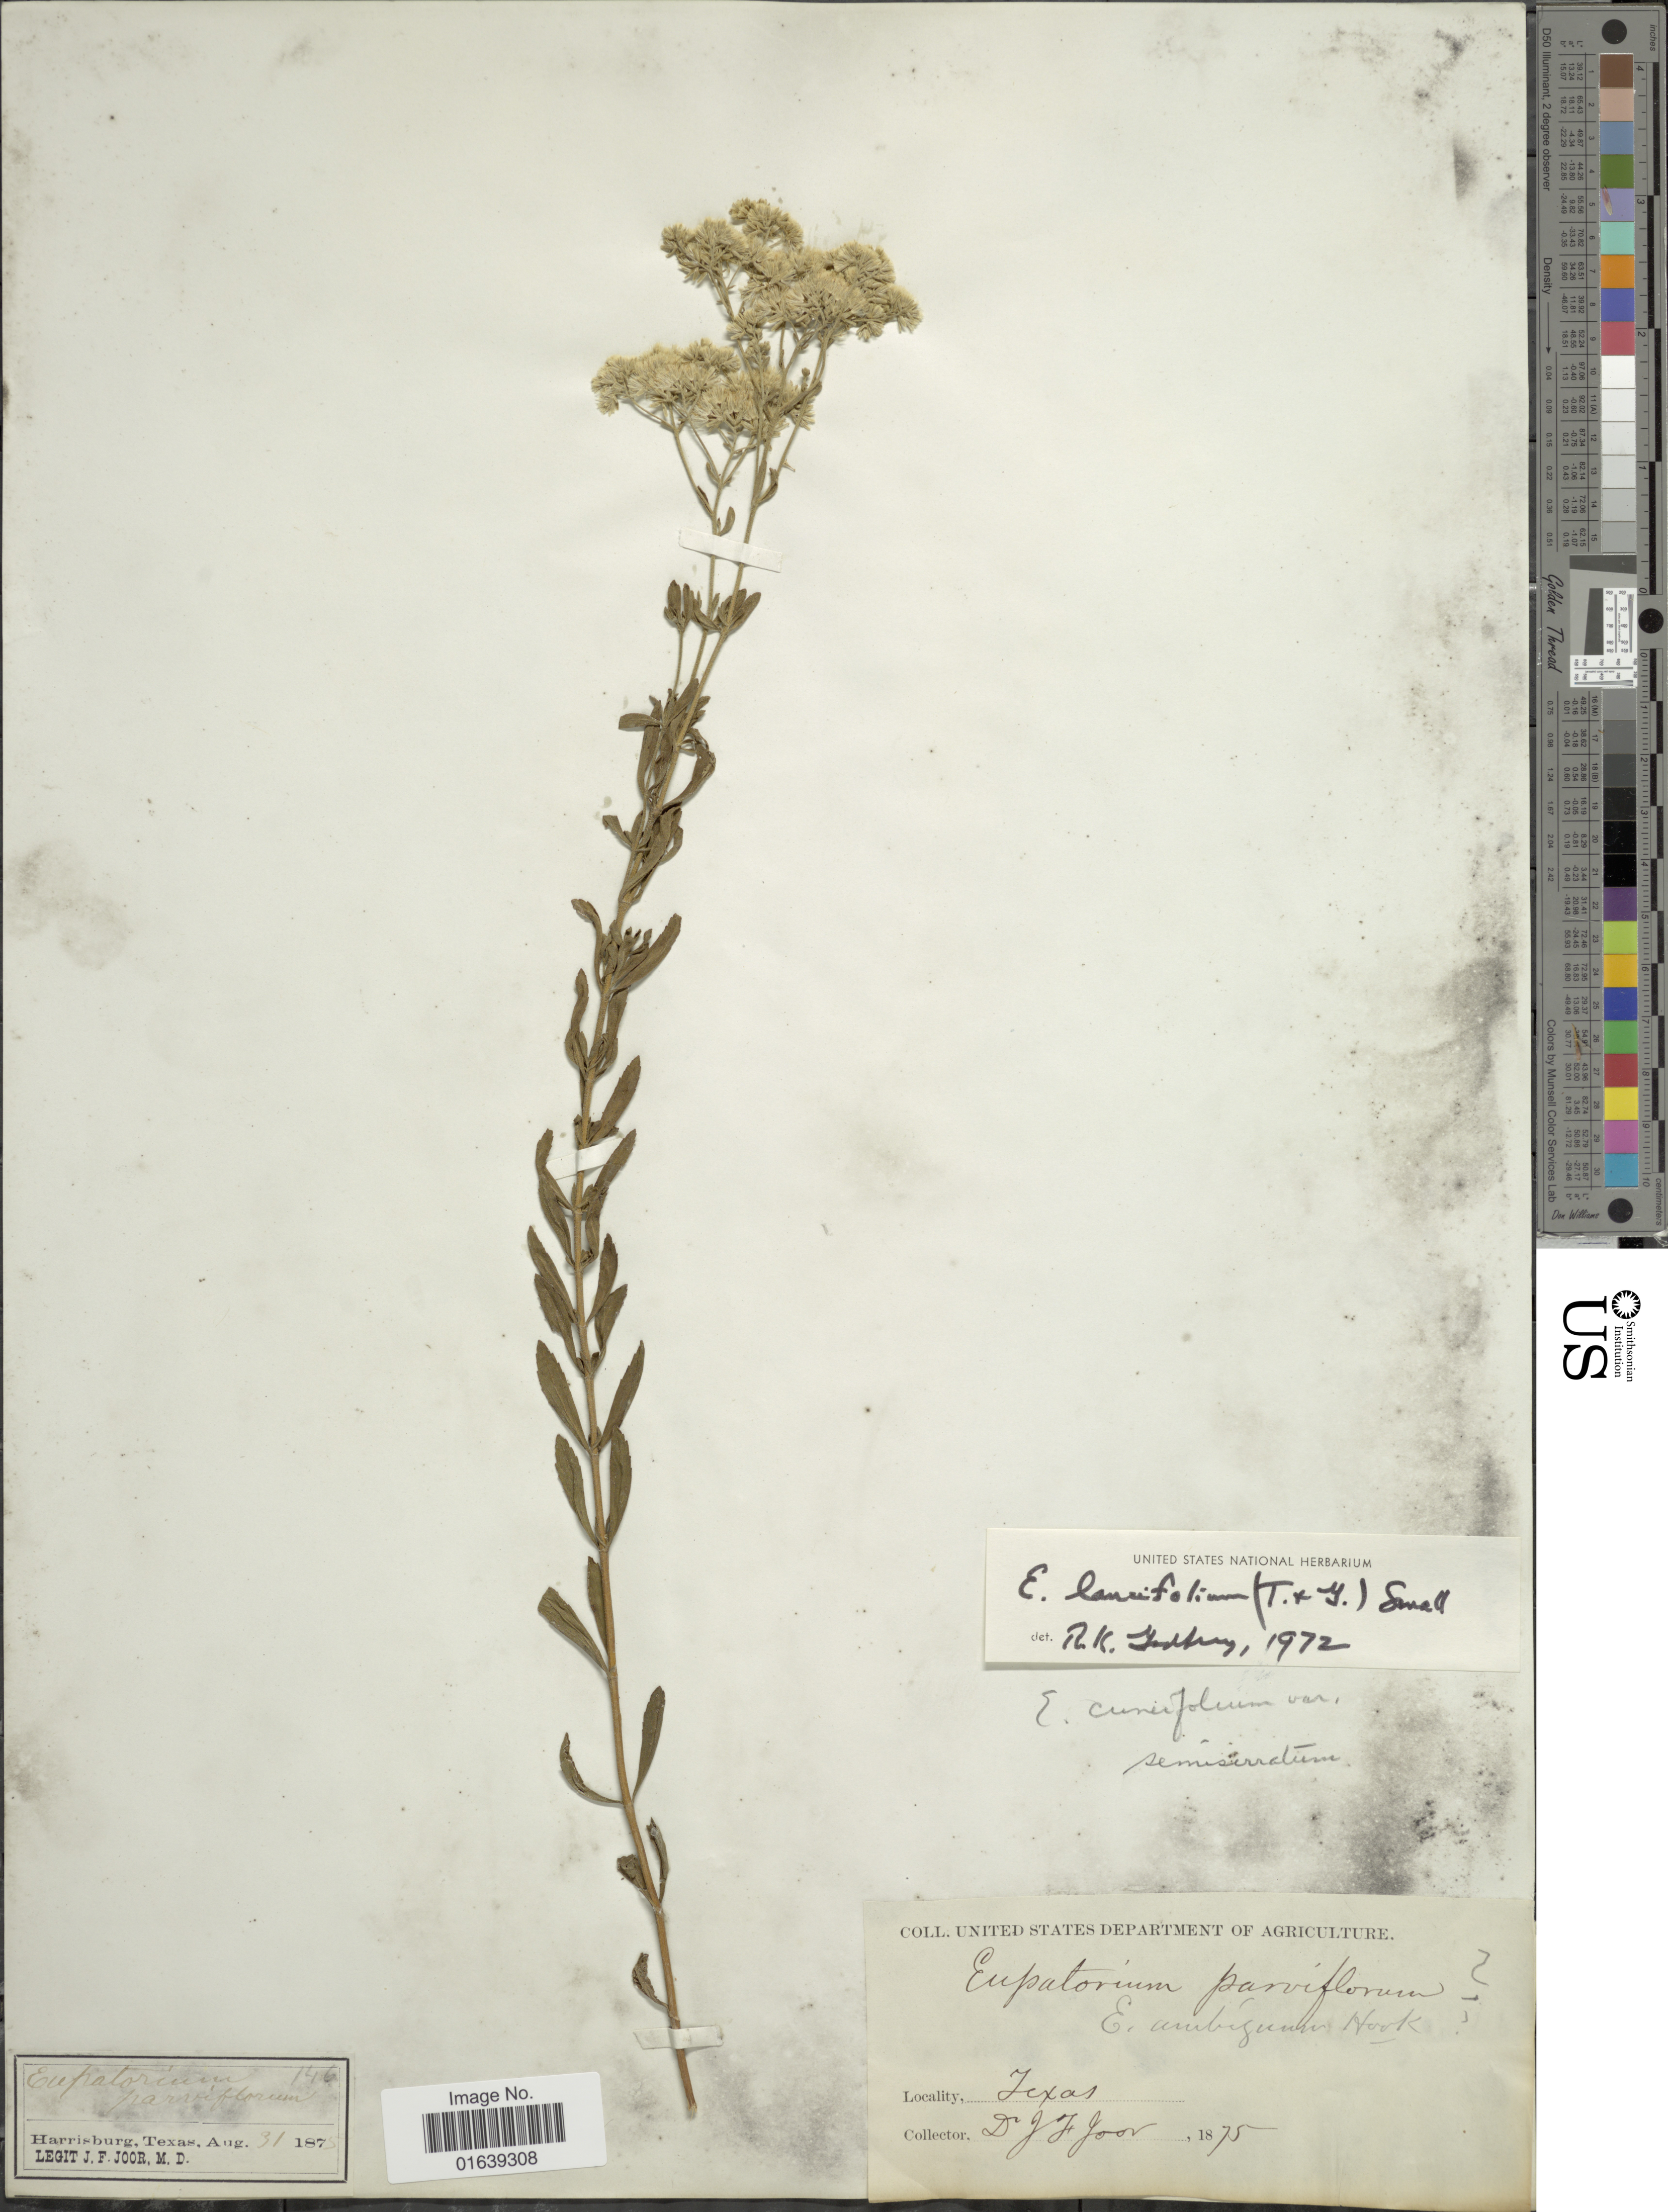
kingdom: Plantae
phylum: Tracheophyta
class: Magnoliopsida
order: Asterales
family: Asteraceae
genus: Eupatorium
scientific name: Eupatorium lancifolium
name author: (Torr. & A. Gray) Small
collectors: J. F. Joor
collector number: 146?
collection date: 1875-08-31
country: United States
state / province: Texas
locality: Texas. Harrisburg.